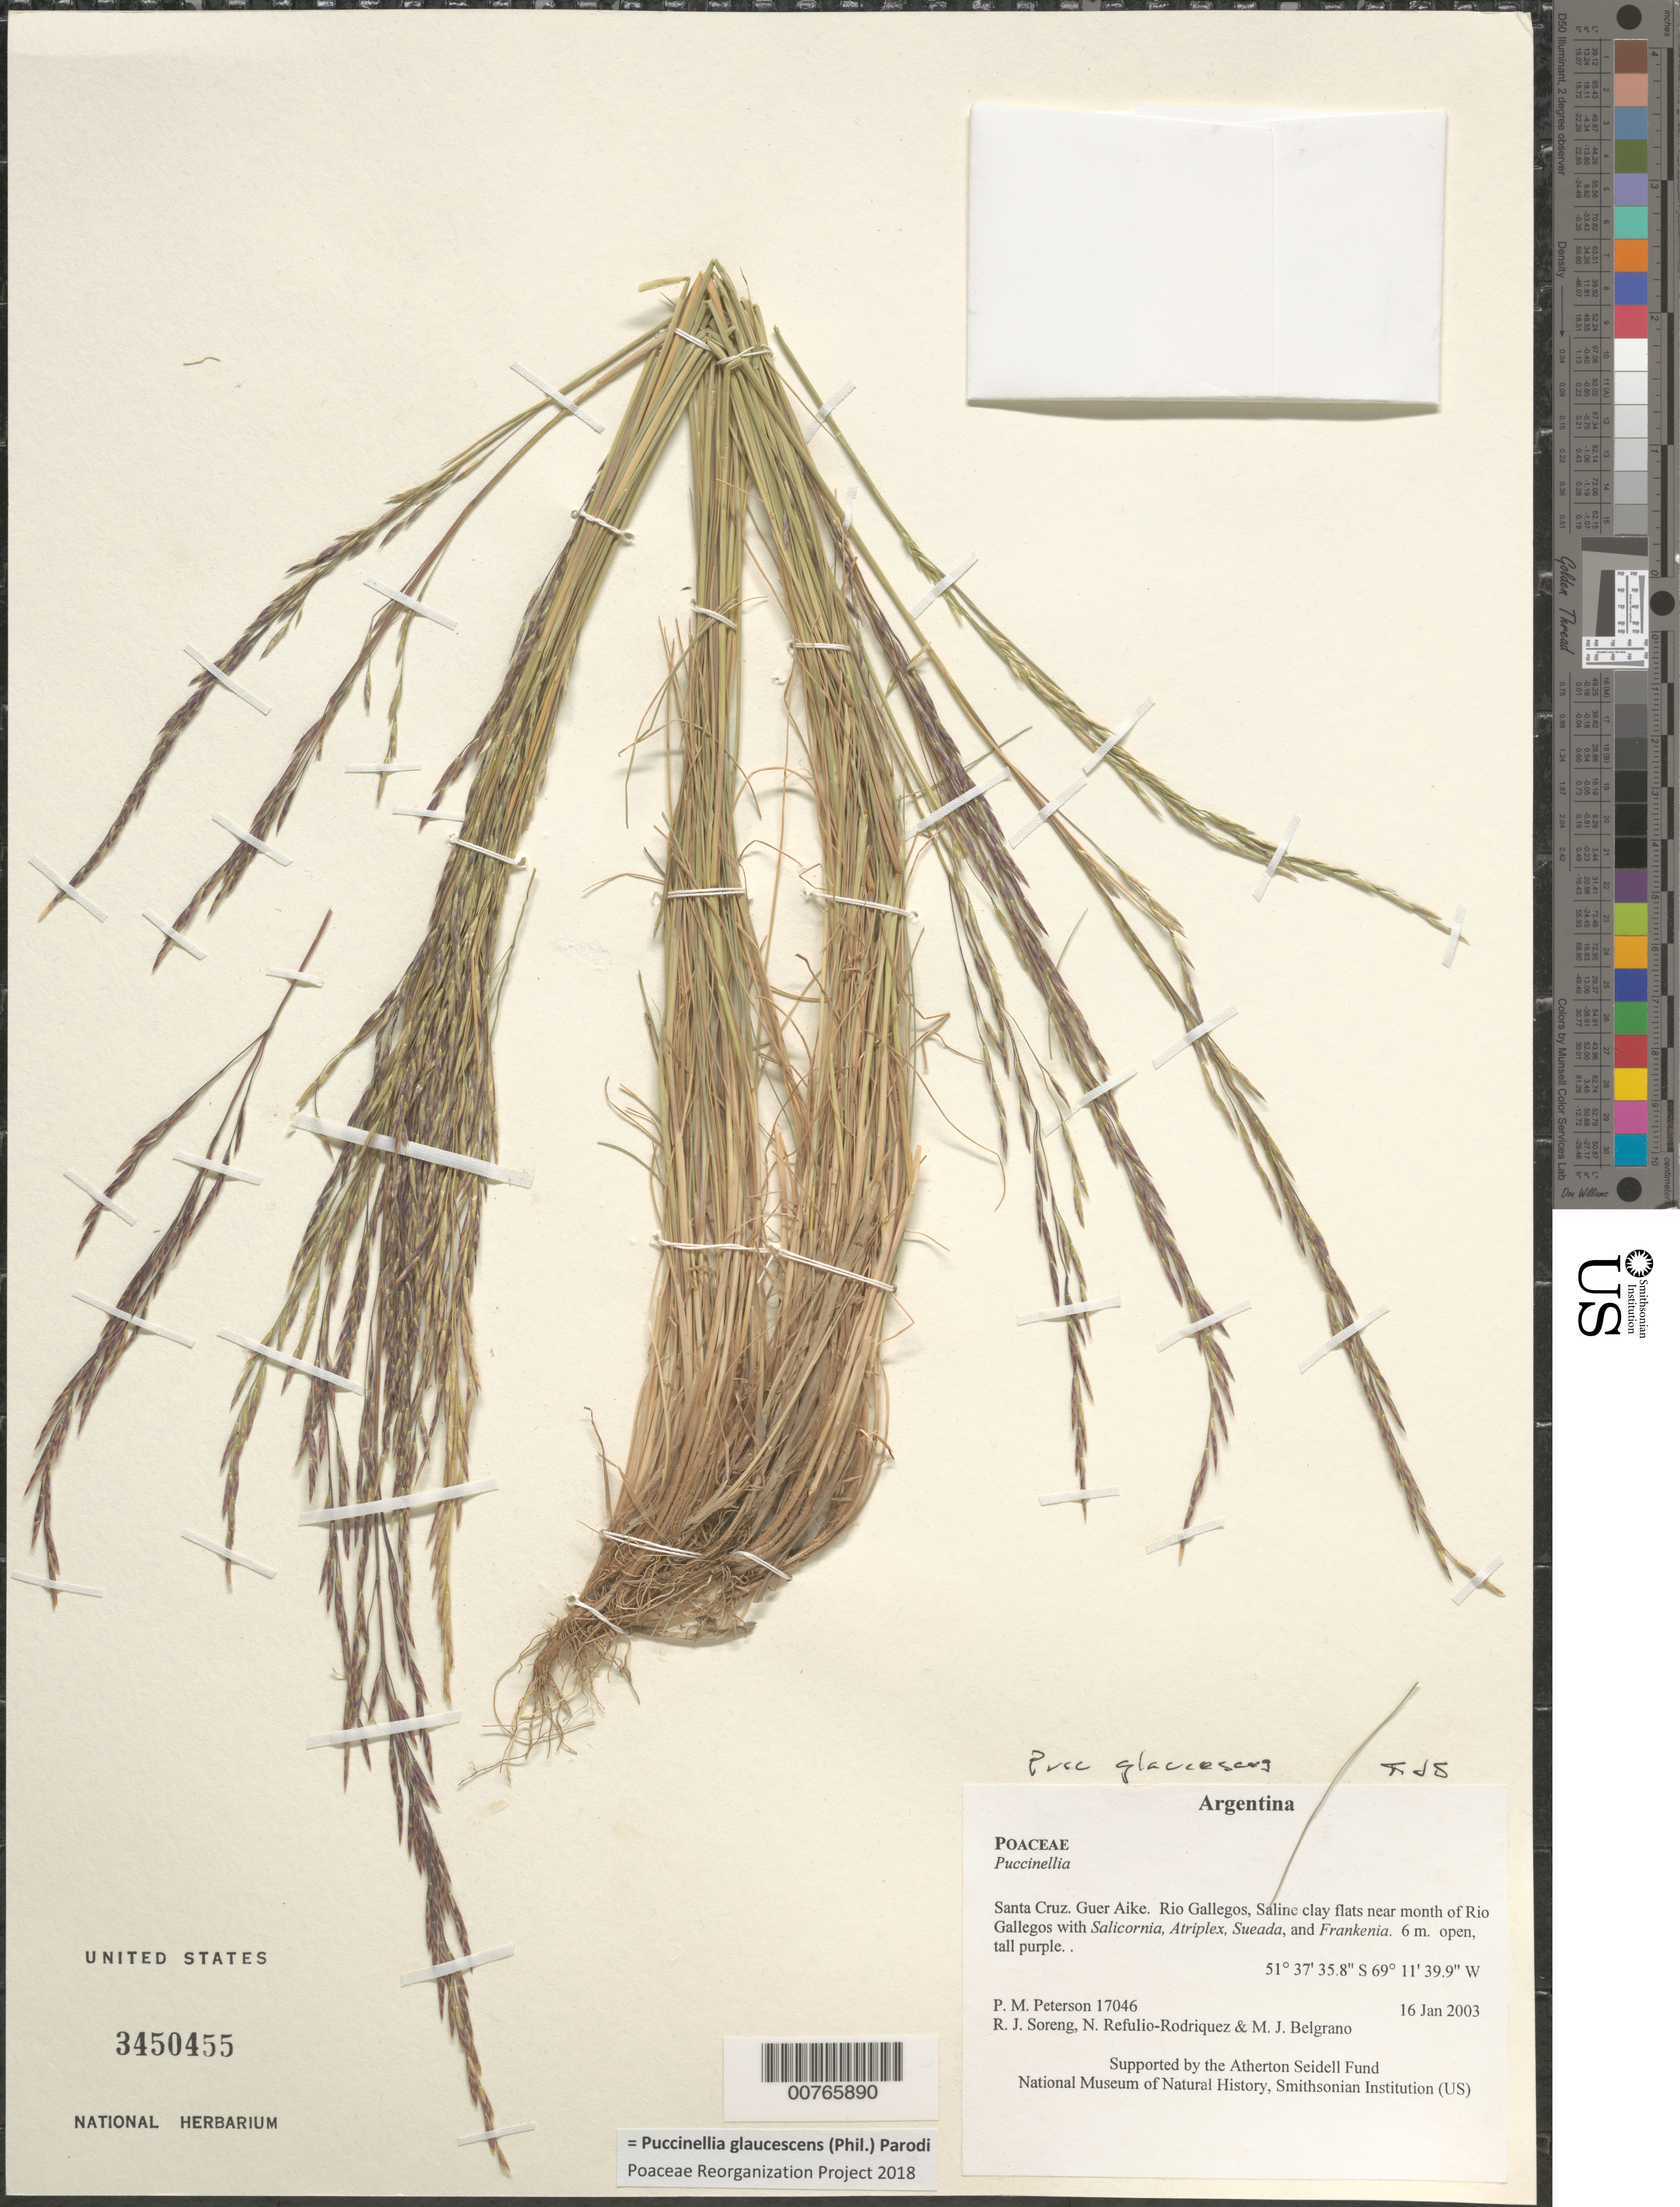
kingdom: Plantae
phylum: Tracheophyta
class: Liliopsida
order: Poales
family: Poaceae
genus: Puccinellia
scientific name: Puccinellia glaucescens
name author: (Phil.) Parodi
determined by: Poaceae Reorganization Project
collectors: P. M. Peterson, R. J. Soreng, N. Refulio-Rodríguez & M. Belgrano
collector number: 17046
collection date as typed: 16 Jan 2003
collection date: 2003-01-16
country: Argentina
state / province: Santa Cruz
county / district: Guer Aike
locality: Rio Gallegos, Saline clay flats near mouth of Rio Gallegos with Salicornia, Atriplex, Sueada, and Frankenia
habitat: open, tall purple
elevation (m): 6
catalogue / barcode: US 3450455